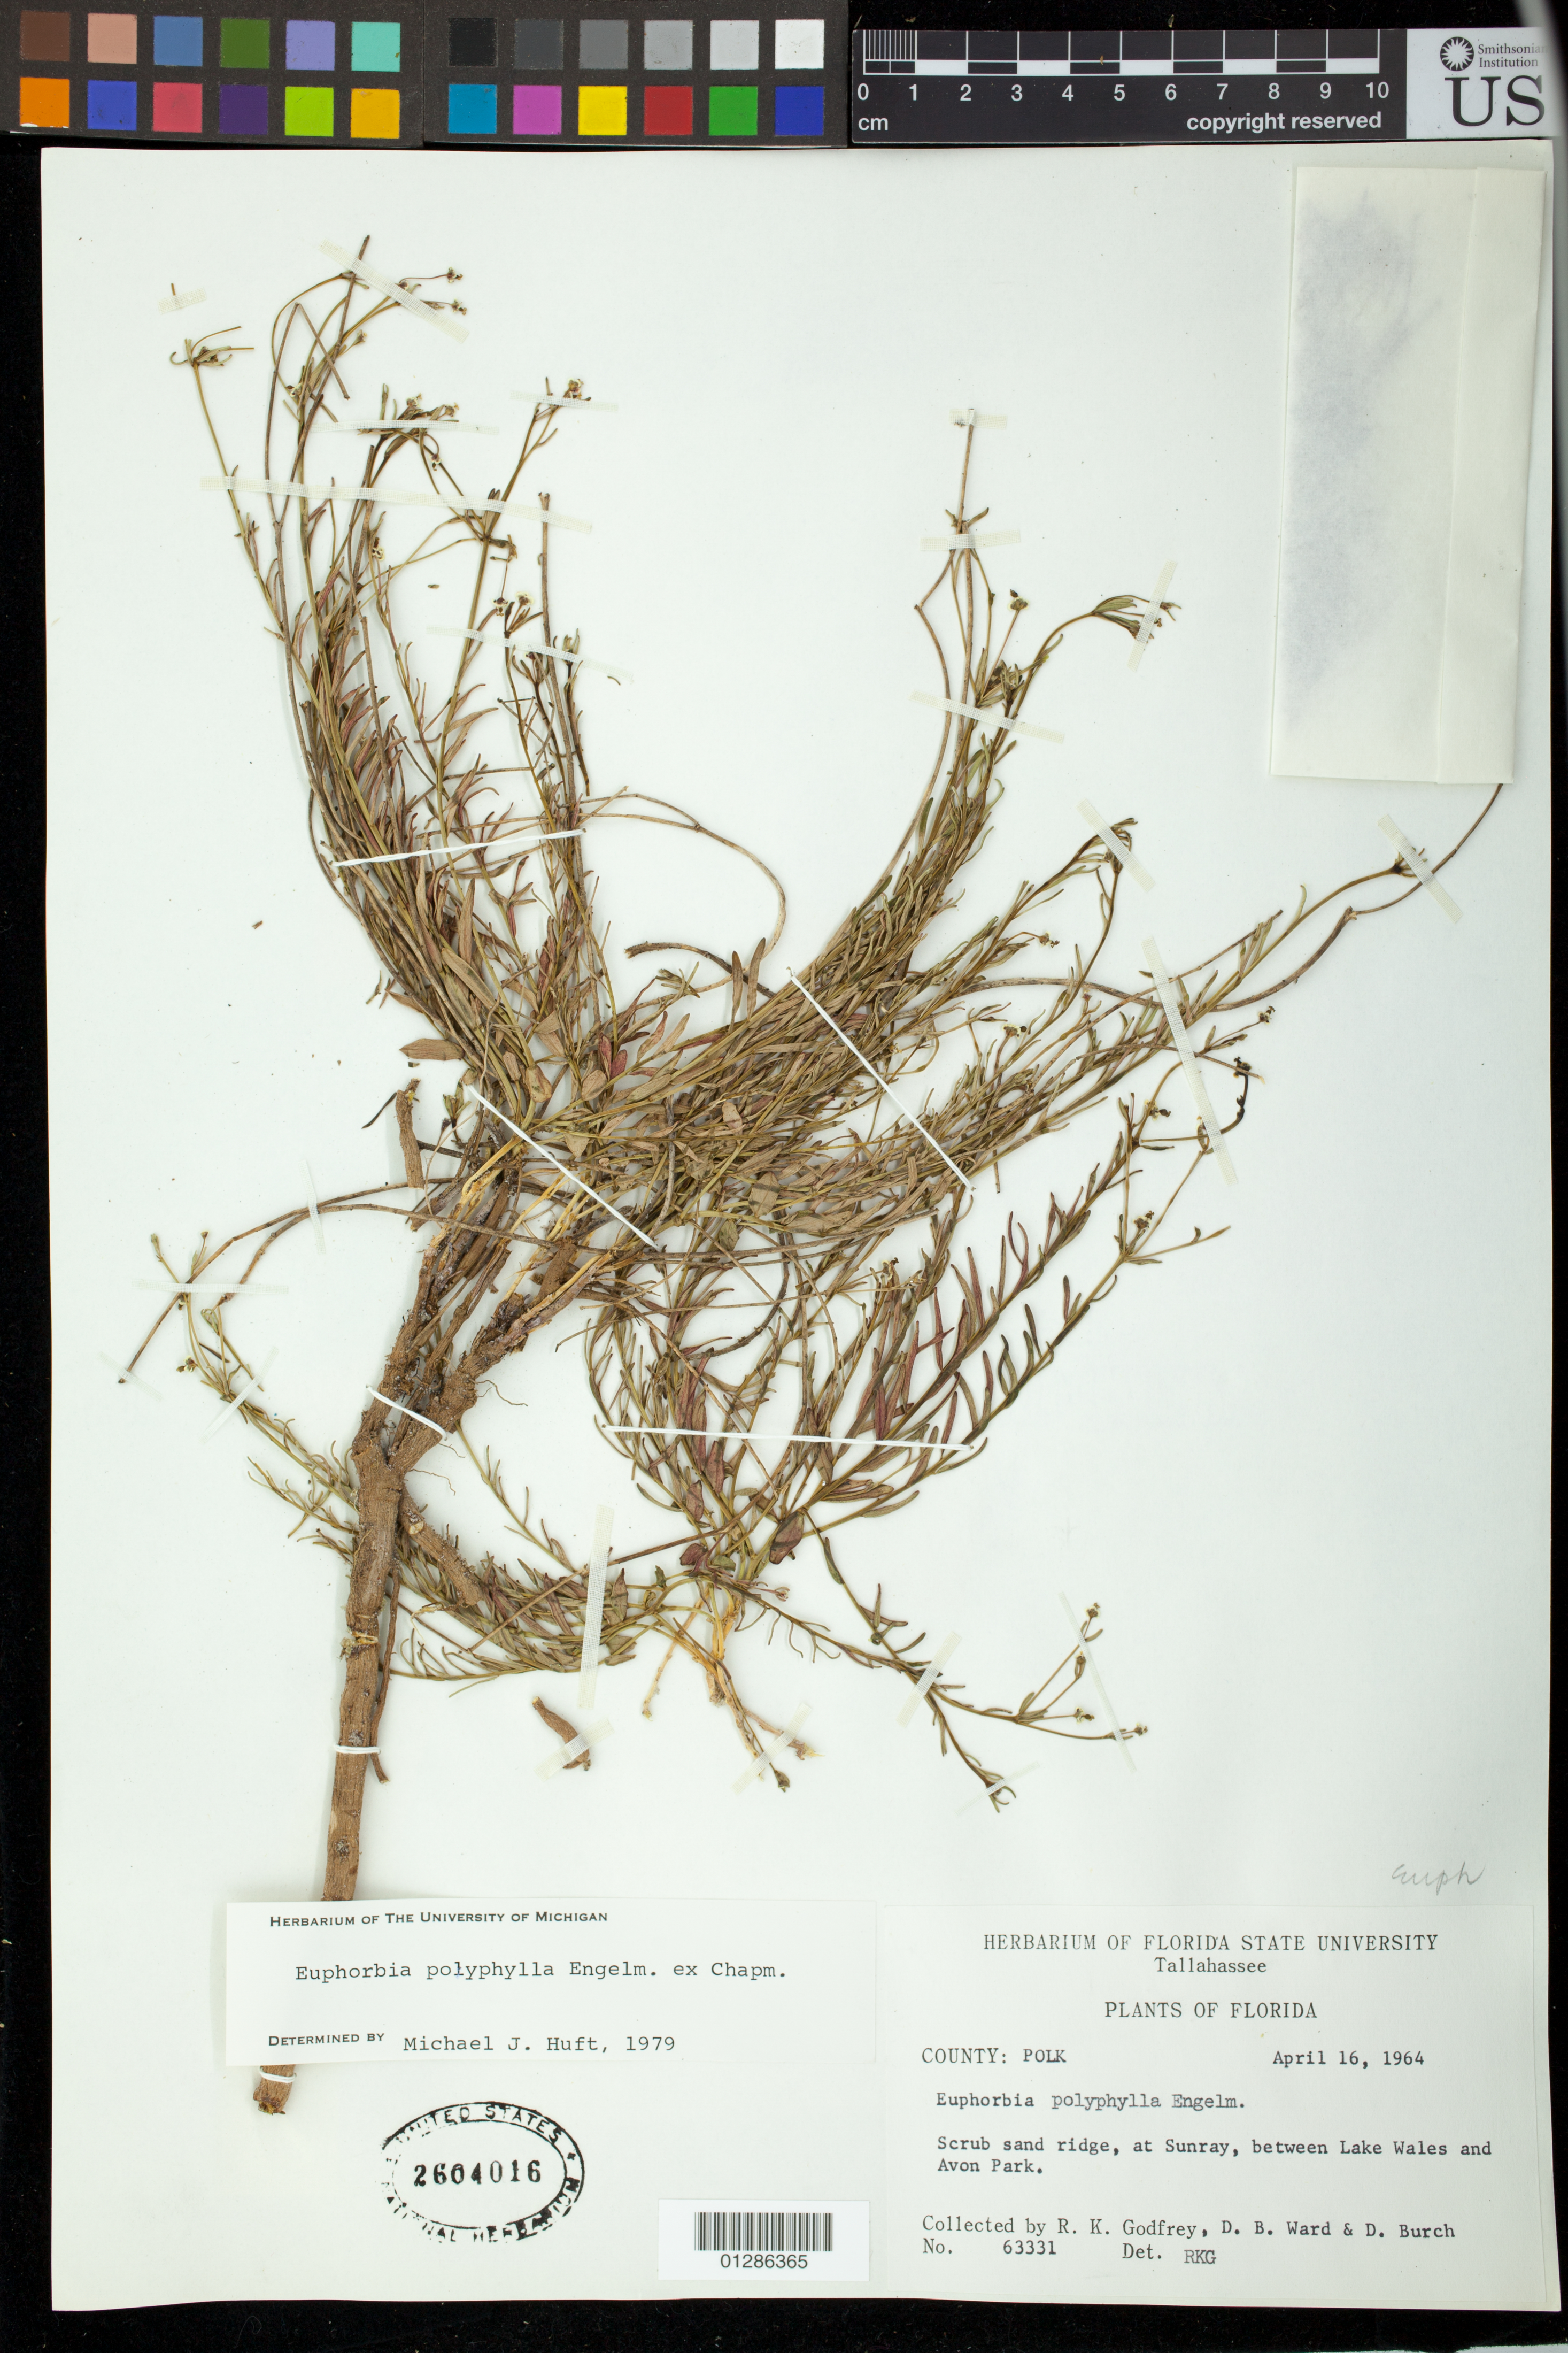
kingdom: Plantae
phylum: Tracheophyta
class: Magnoliopsida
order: Malpighiales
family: Euphorbiaceae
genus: Euphorbia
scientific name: Euphorbia polyphylla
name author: Engelm. ex Holz.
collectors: R. K. Godfrey, D. B. Ward & D. Burch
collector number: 63331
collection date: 1964-04-16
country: United States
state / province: Florida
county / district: Polk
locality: ridge, at Sunray, between Lake Wales and Avon Park.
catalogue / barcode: US 2604016